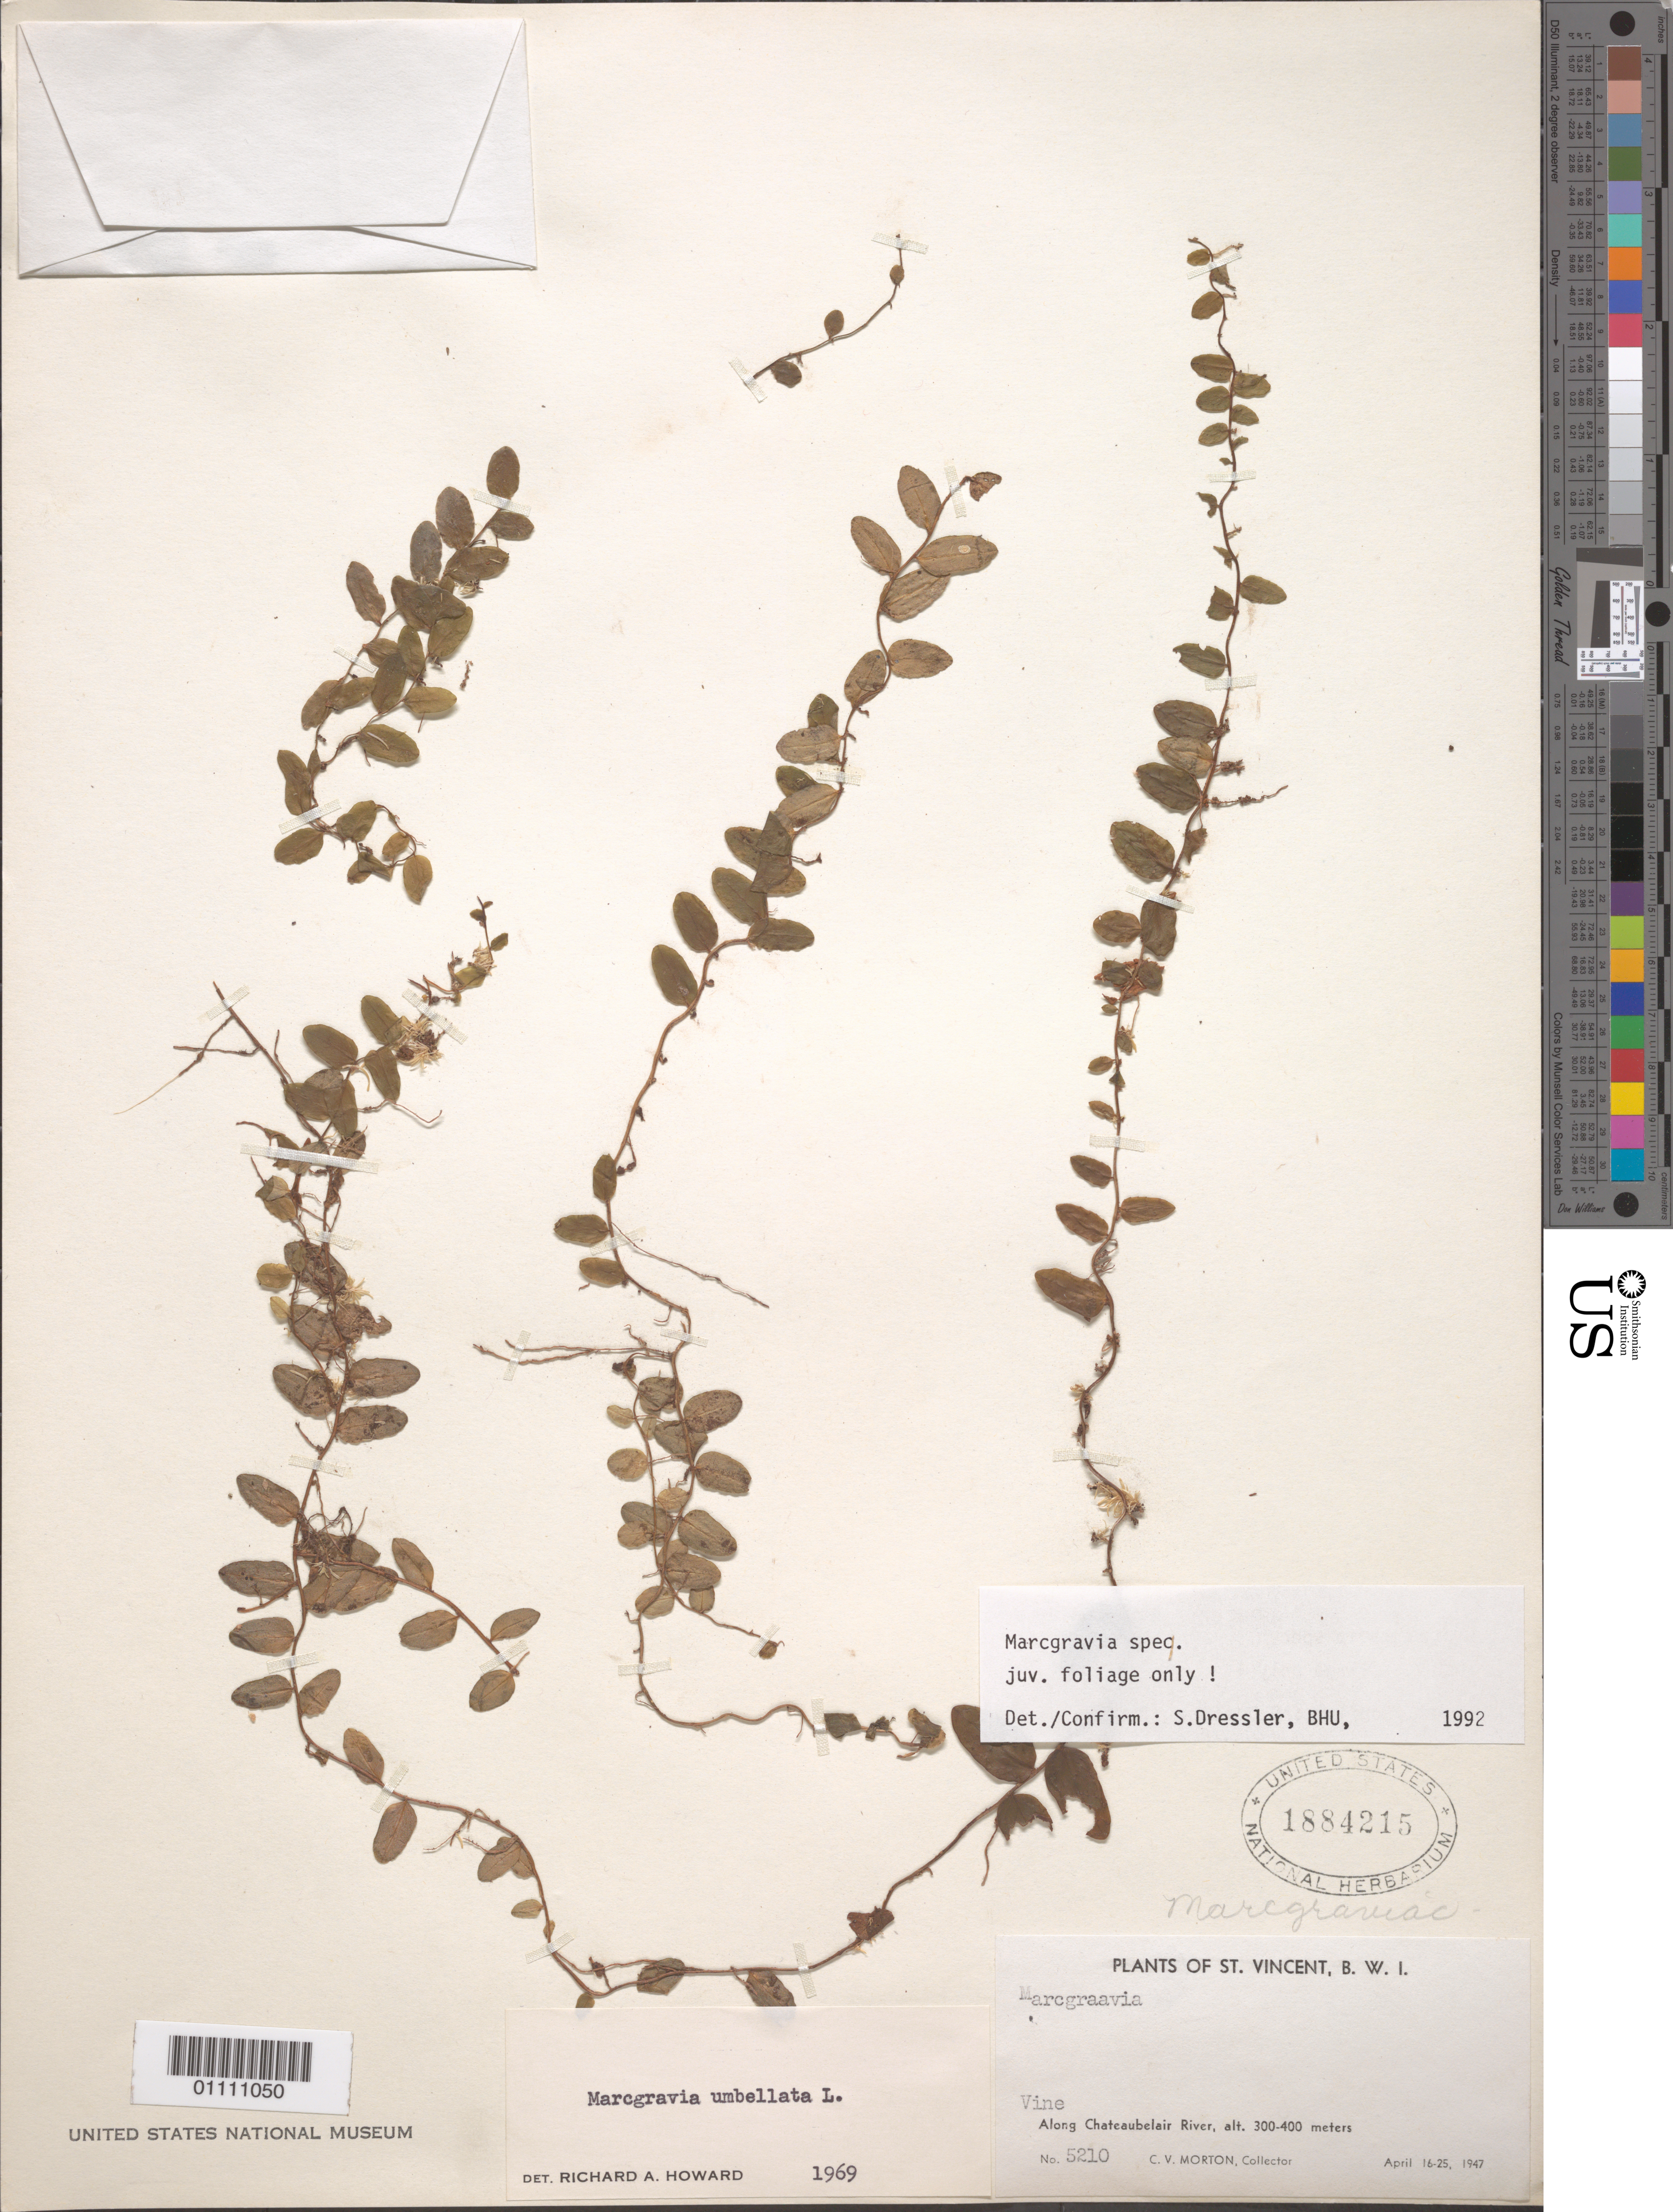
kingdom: Plantae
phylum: Tracheophyta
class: Magnoliopsida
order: Ericales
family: Marcgraviaceae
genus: Marcgravia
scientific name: Marcgravia sp.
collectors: C. V. Morton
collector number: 5210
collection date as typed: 16 Apr 1947 to 25 Apr 1947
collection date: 1947-04-16/1947-04-25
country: St. Vincent - Grenadines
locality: Along Chateaubelair River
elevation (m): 300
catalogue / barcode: US 1884215